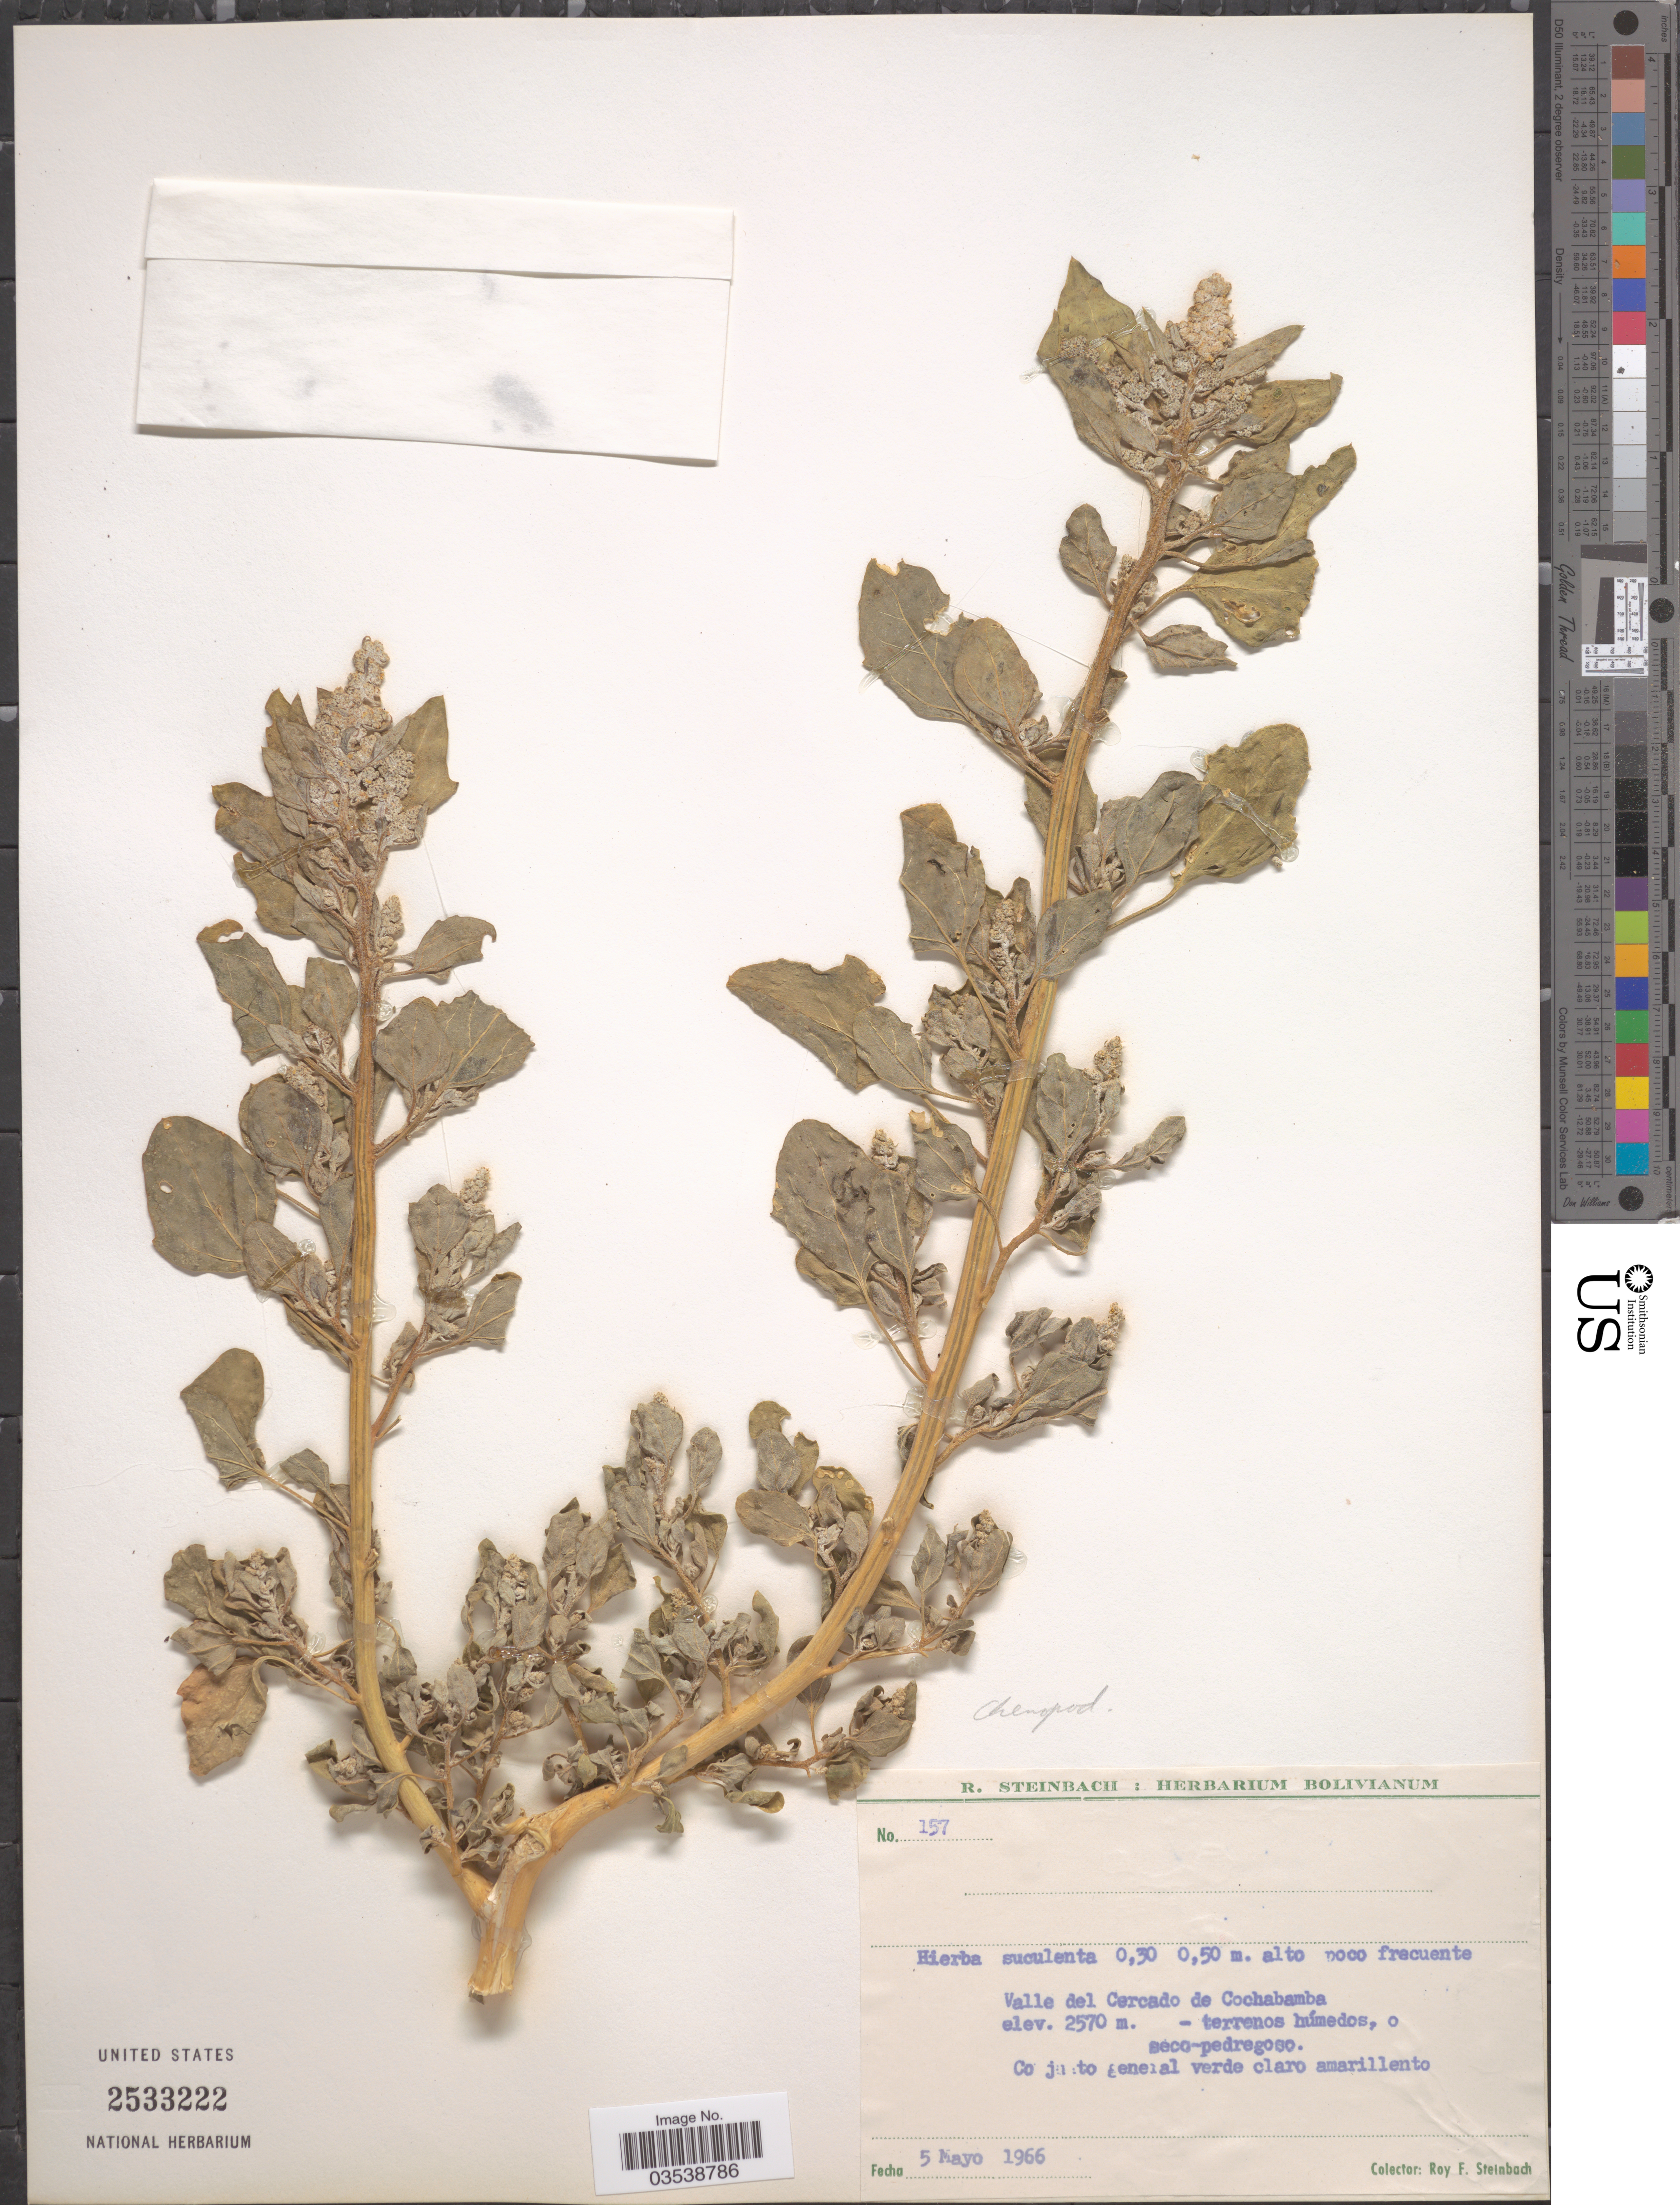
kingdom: Plantae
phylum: Tracheophyta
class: Magnoliopsida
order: Caryophyllales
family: Amaranthaceae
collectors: R. F. Steinbach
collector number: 157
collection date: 1966-05-05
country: Bolivia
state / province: Cochabamba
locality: Valle del Cercado de Cochabamba.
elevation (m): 2570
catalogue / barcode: US 2533222